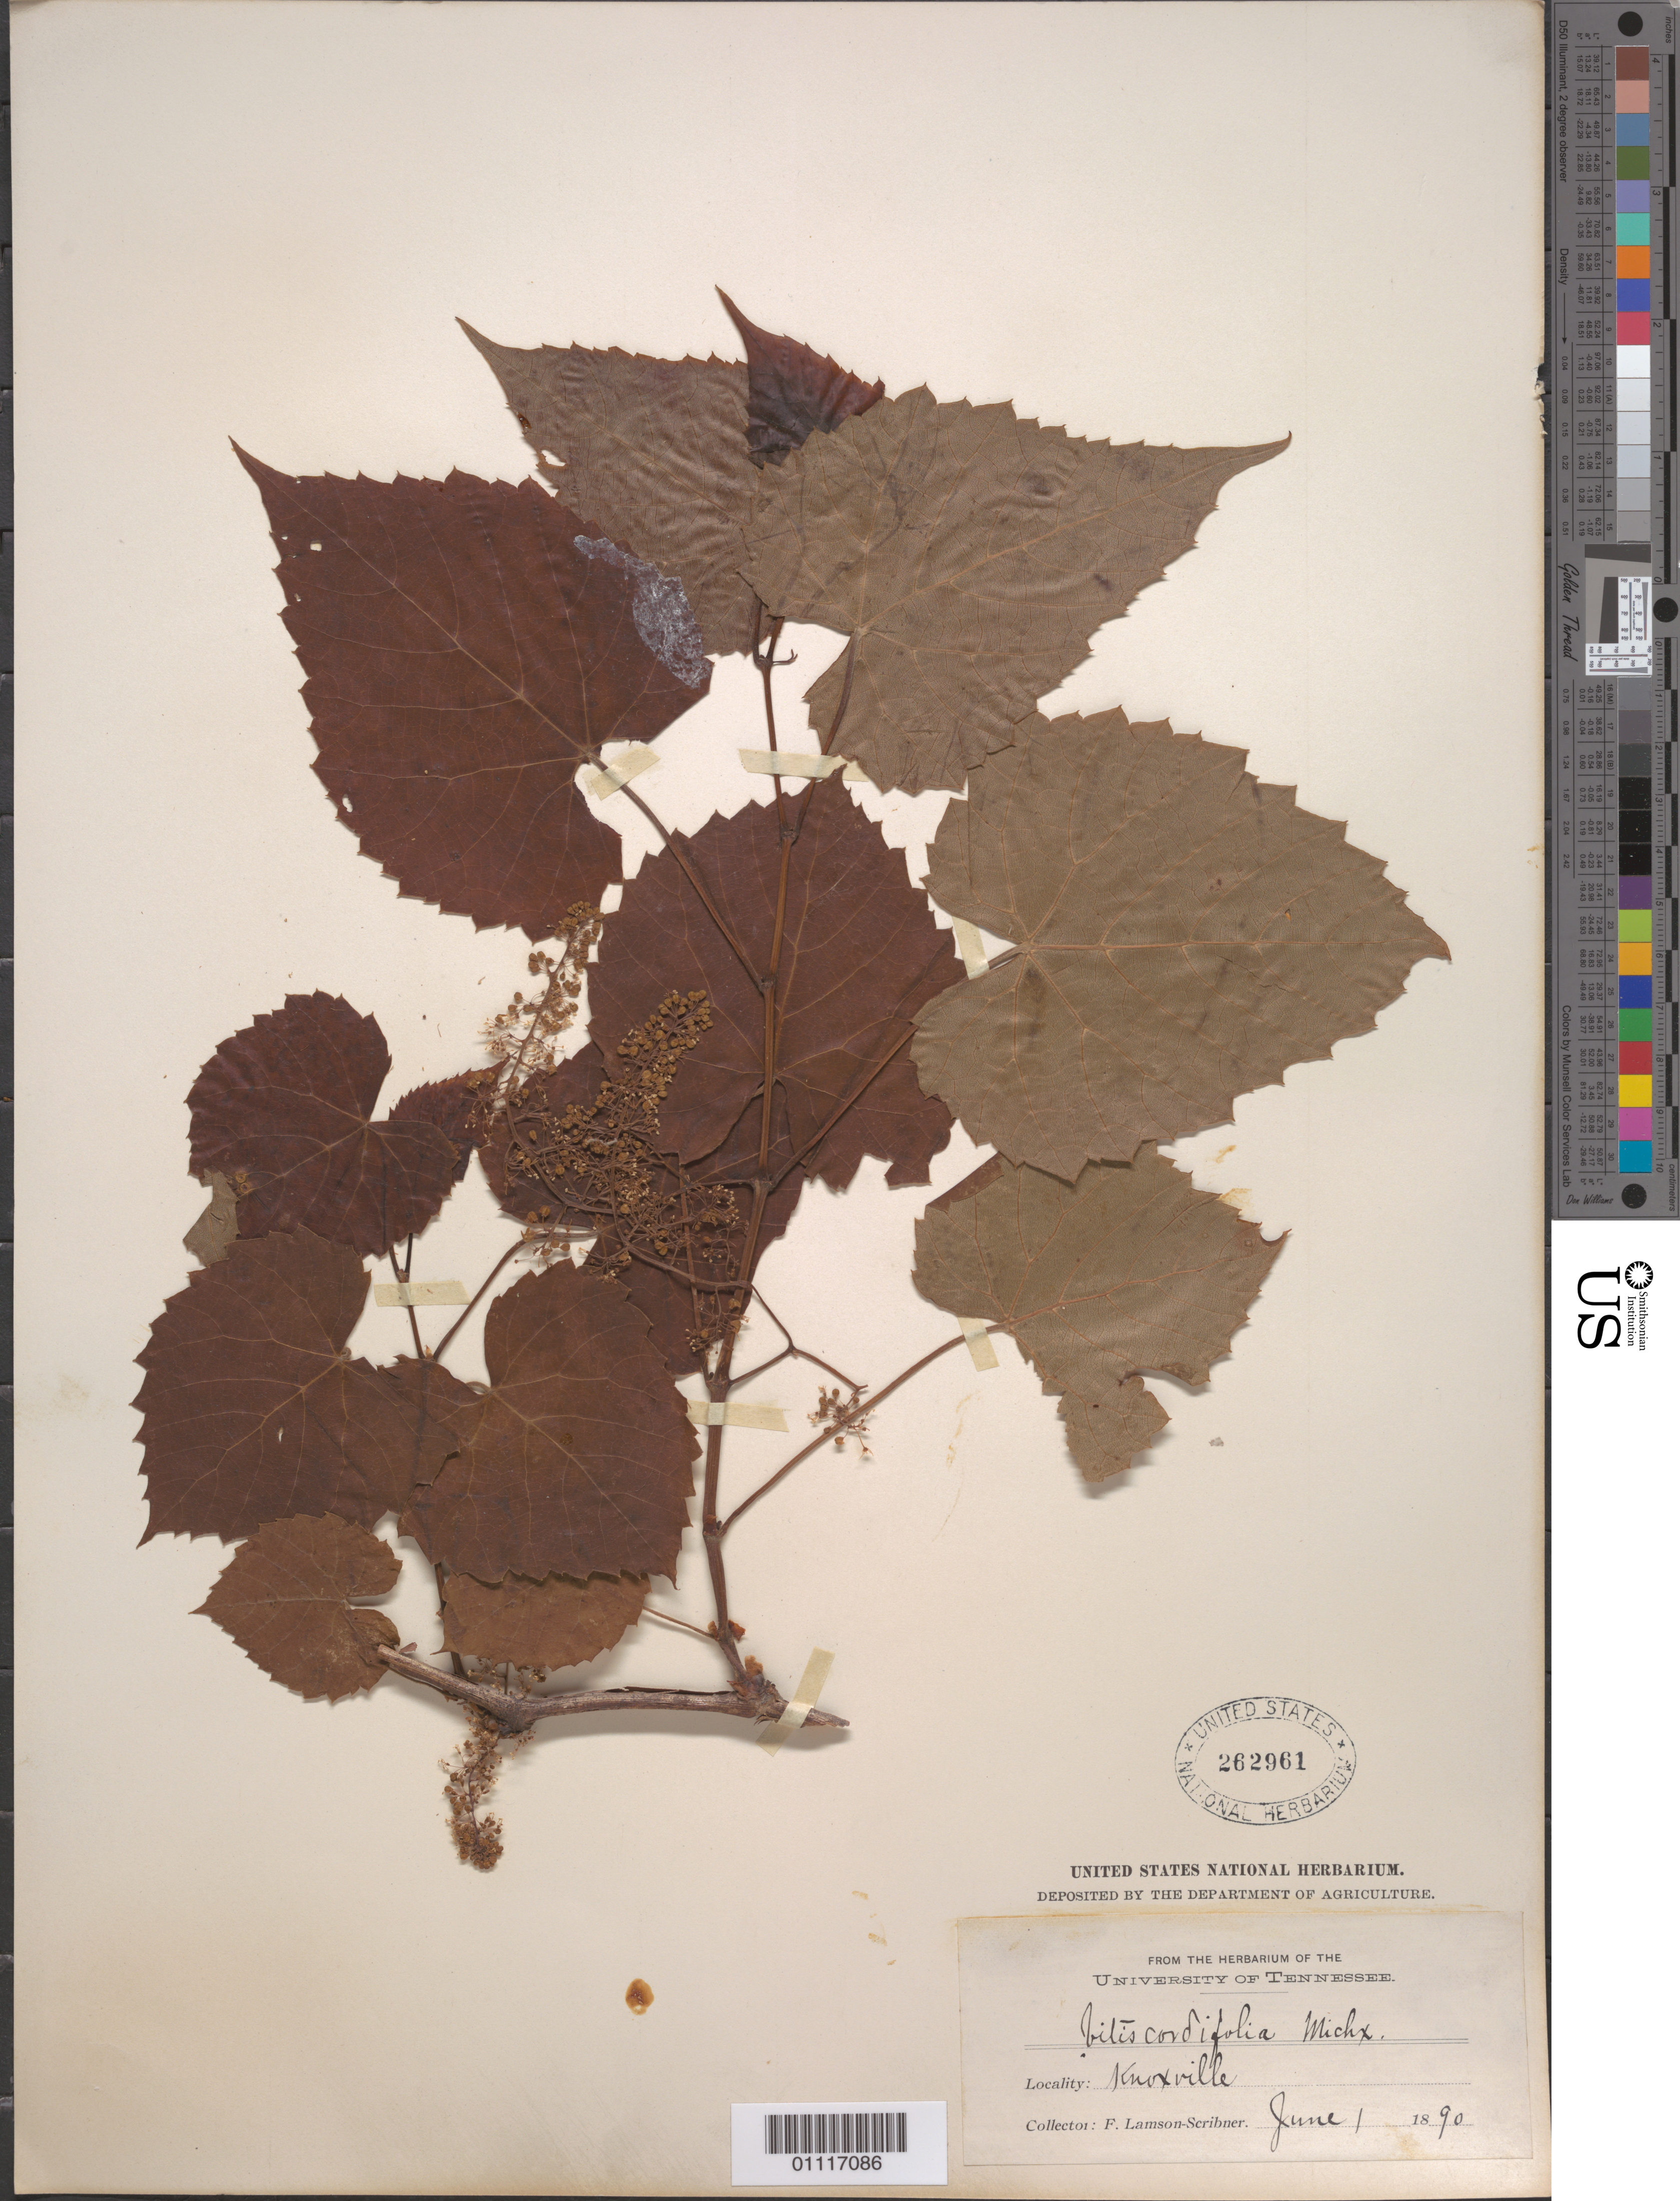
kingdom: Plantae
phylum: Tracheophyta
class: Magnoliopsida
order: Vitales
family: Vitaceae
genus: Vitis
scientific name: Vitis cordifolia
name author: Michx.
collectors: F. Lamson-Scribner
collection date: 1890-06-01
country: United States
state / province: Tennessee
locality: Knoxville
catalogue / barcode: US 262961